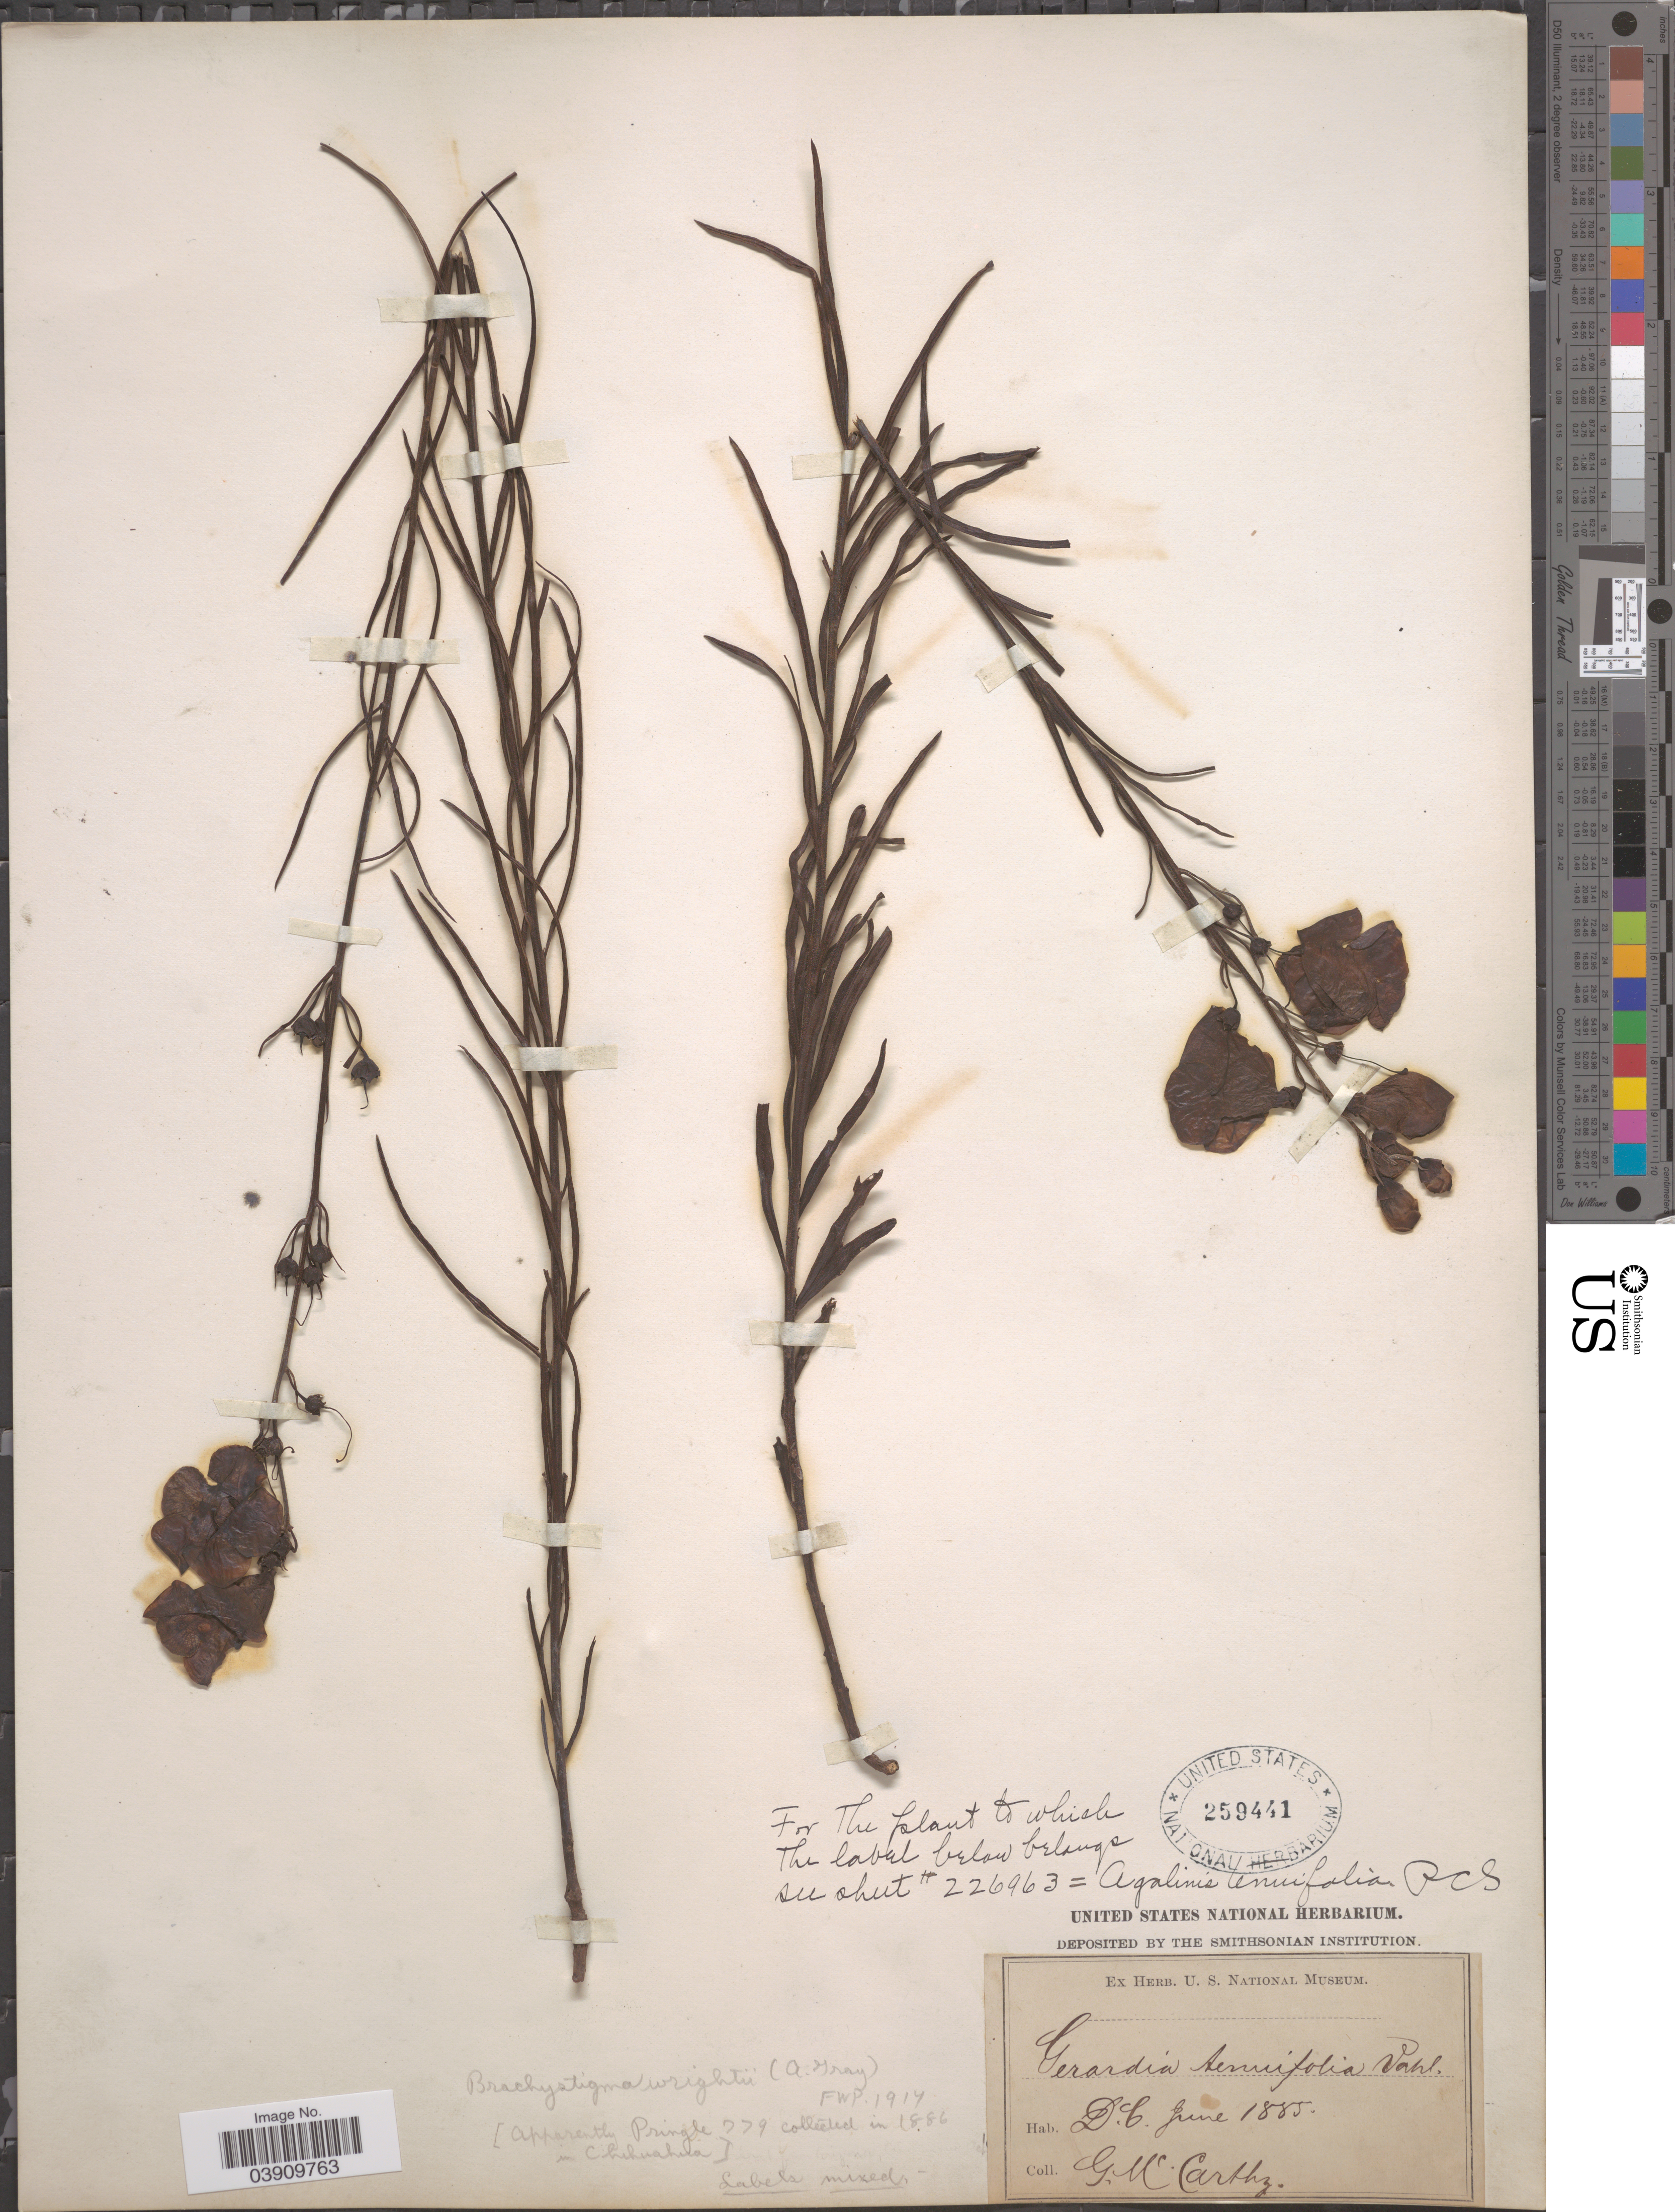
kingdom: Plantae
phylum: Tracheophyta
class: Magnoliopsida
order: Lamiales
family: Orobanchaceae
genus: Brachystigma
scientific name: Brachystigma wrightii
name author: (A. Gray) Pennell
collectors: G. McCarthy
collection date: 1885-06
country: United States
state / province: District of Columbia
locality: D. C.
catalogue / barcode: US 259441